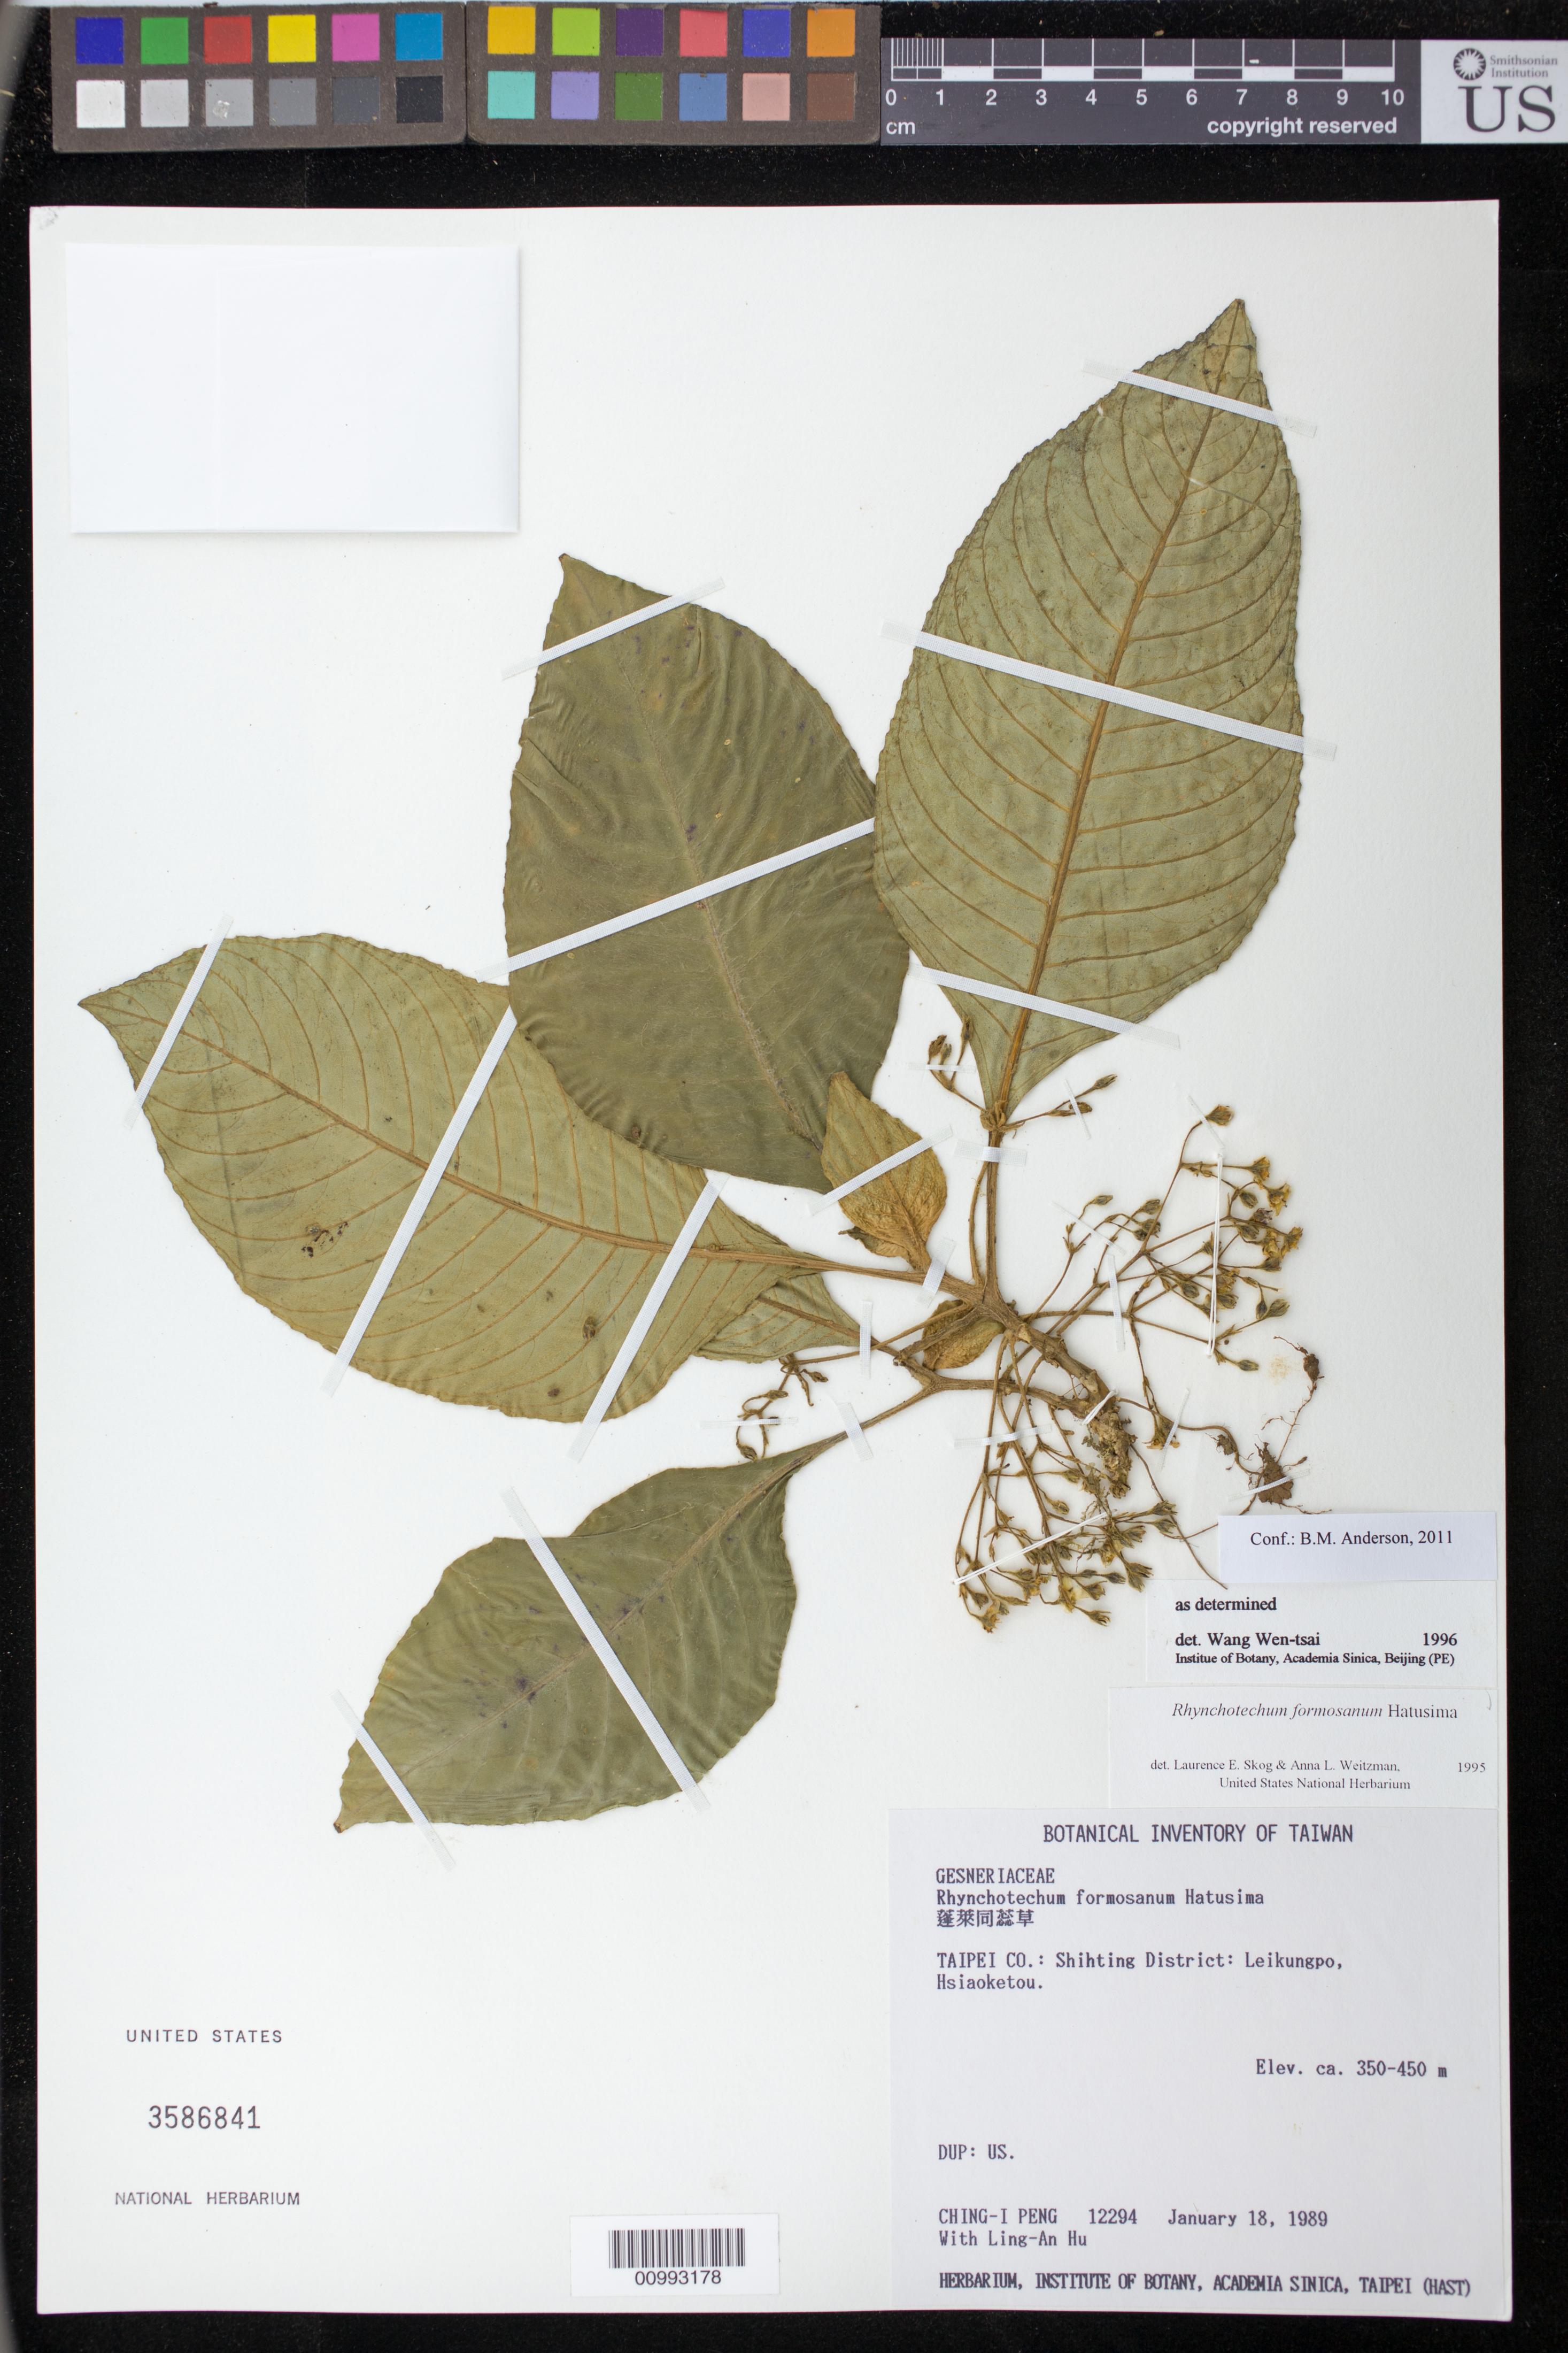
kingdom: Plantae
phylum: Tracheophyta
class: Magnoliopsida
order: Lamiales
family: Gesneriaceae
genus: Rhynchotechum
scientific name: Rhynchotechum formosanum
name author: Hatus.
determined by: Skog, L. E.; Weitzman, A. L.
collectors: C.-I Peng & L. Hu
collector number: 12294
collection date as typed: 18 Jan 1989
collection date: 1989-01-18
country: Taiwan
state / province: Taipei City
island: Taiwan [Formosa]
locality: Taipei Co.: Shihting District: Leikungpo, Hsiaoketou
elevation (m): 350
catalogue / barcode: US 3586841